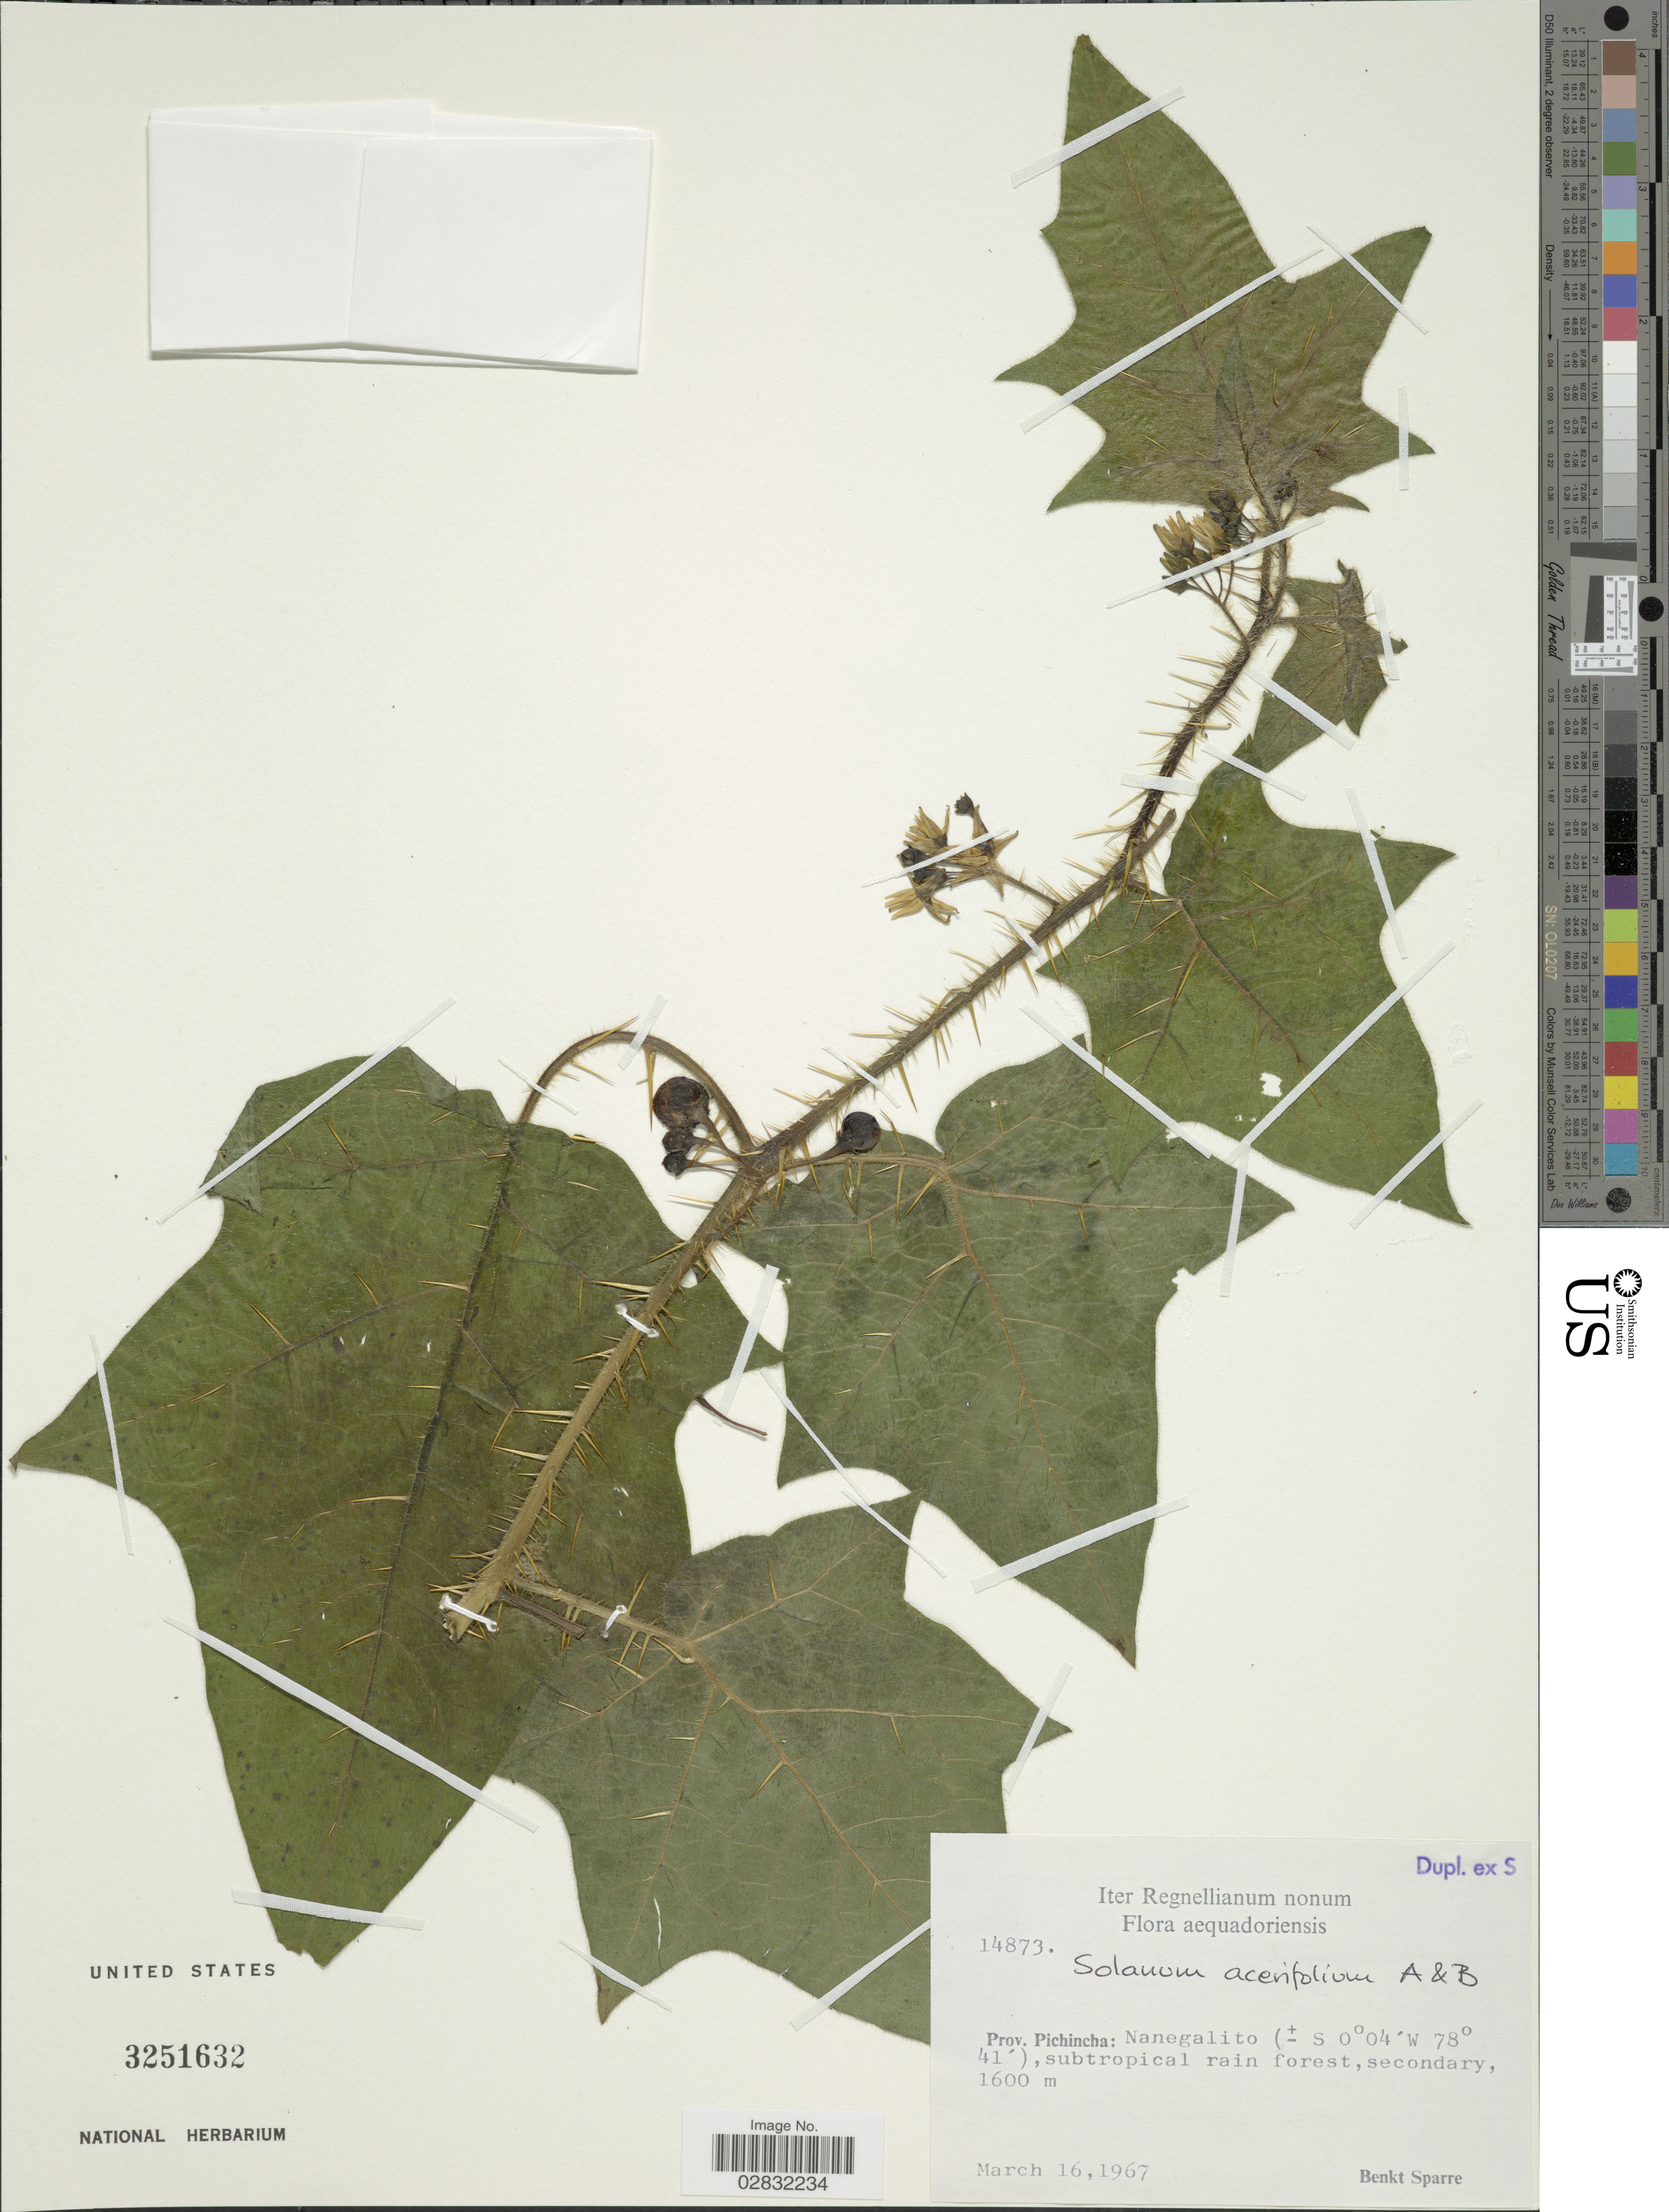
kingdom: Plantae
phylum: Tracheophyta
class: Magnoliopsida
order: Solanales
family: Solanaceae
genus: Solanum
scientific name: Solanum acerifolium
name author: Humb. & Bonpl. ex Dunal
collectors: B. Sparre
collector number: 14873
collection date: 1967-03-16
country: Ecuador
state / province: Pichincha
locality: Prov. Pichincha: Nanegalito, suntropical rain forest, secondary.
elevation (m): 1600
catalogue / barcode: US 3251632